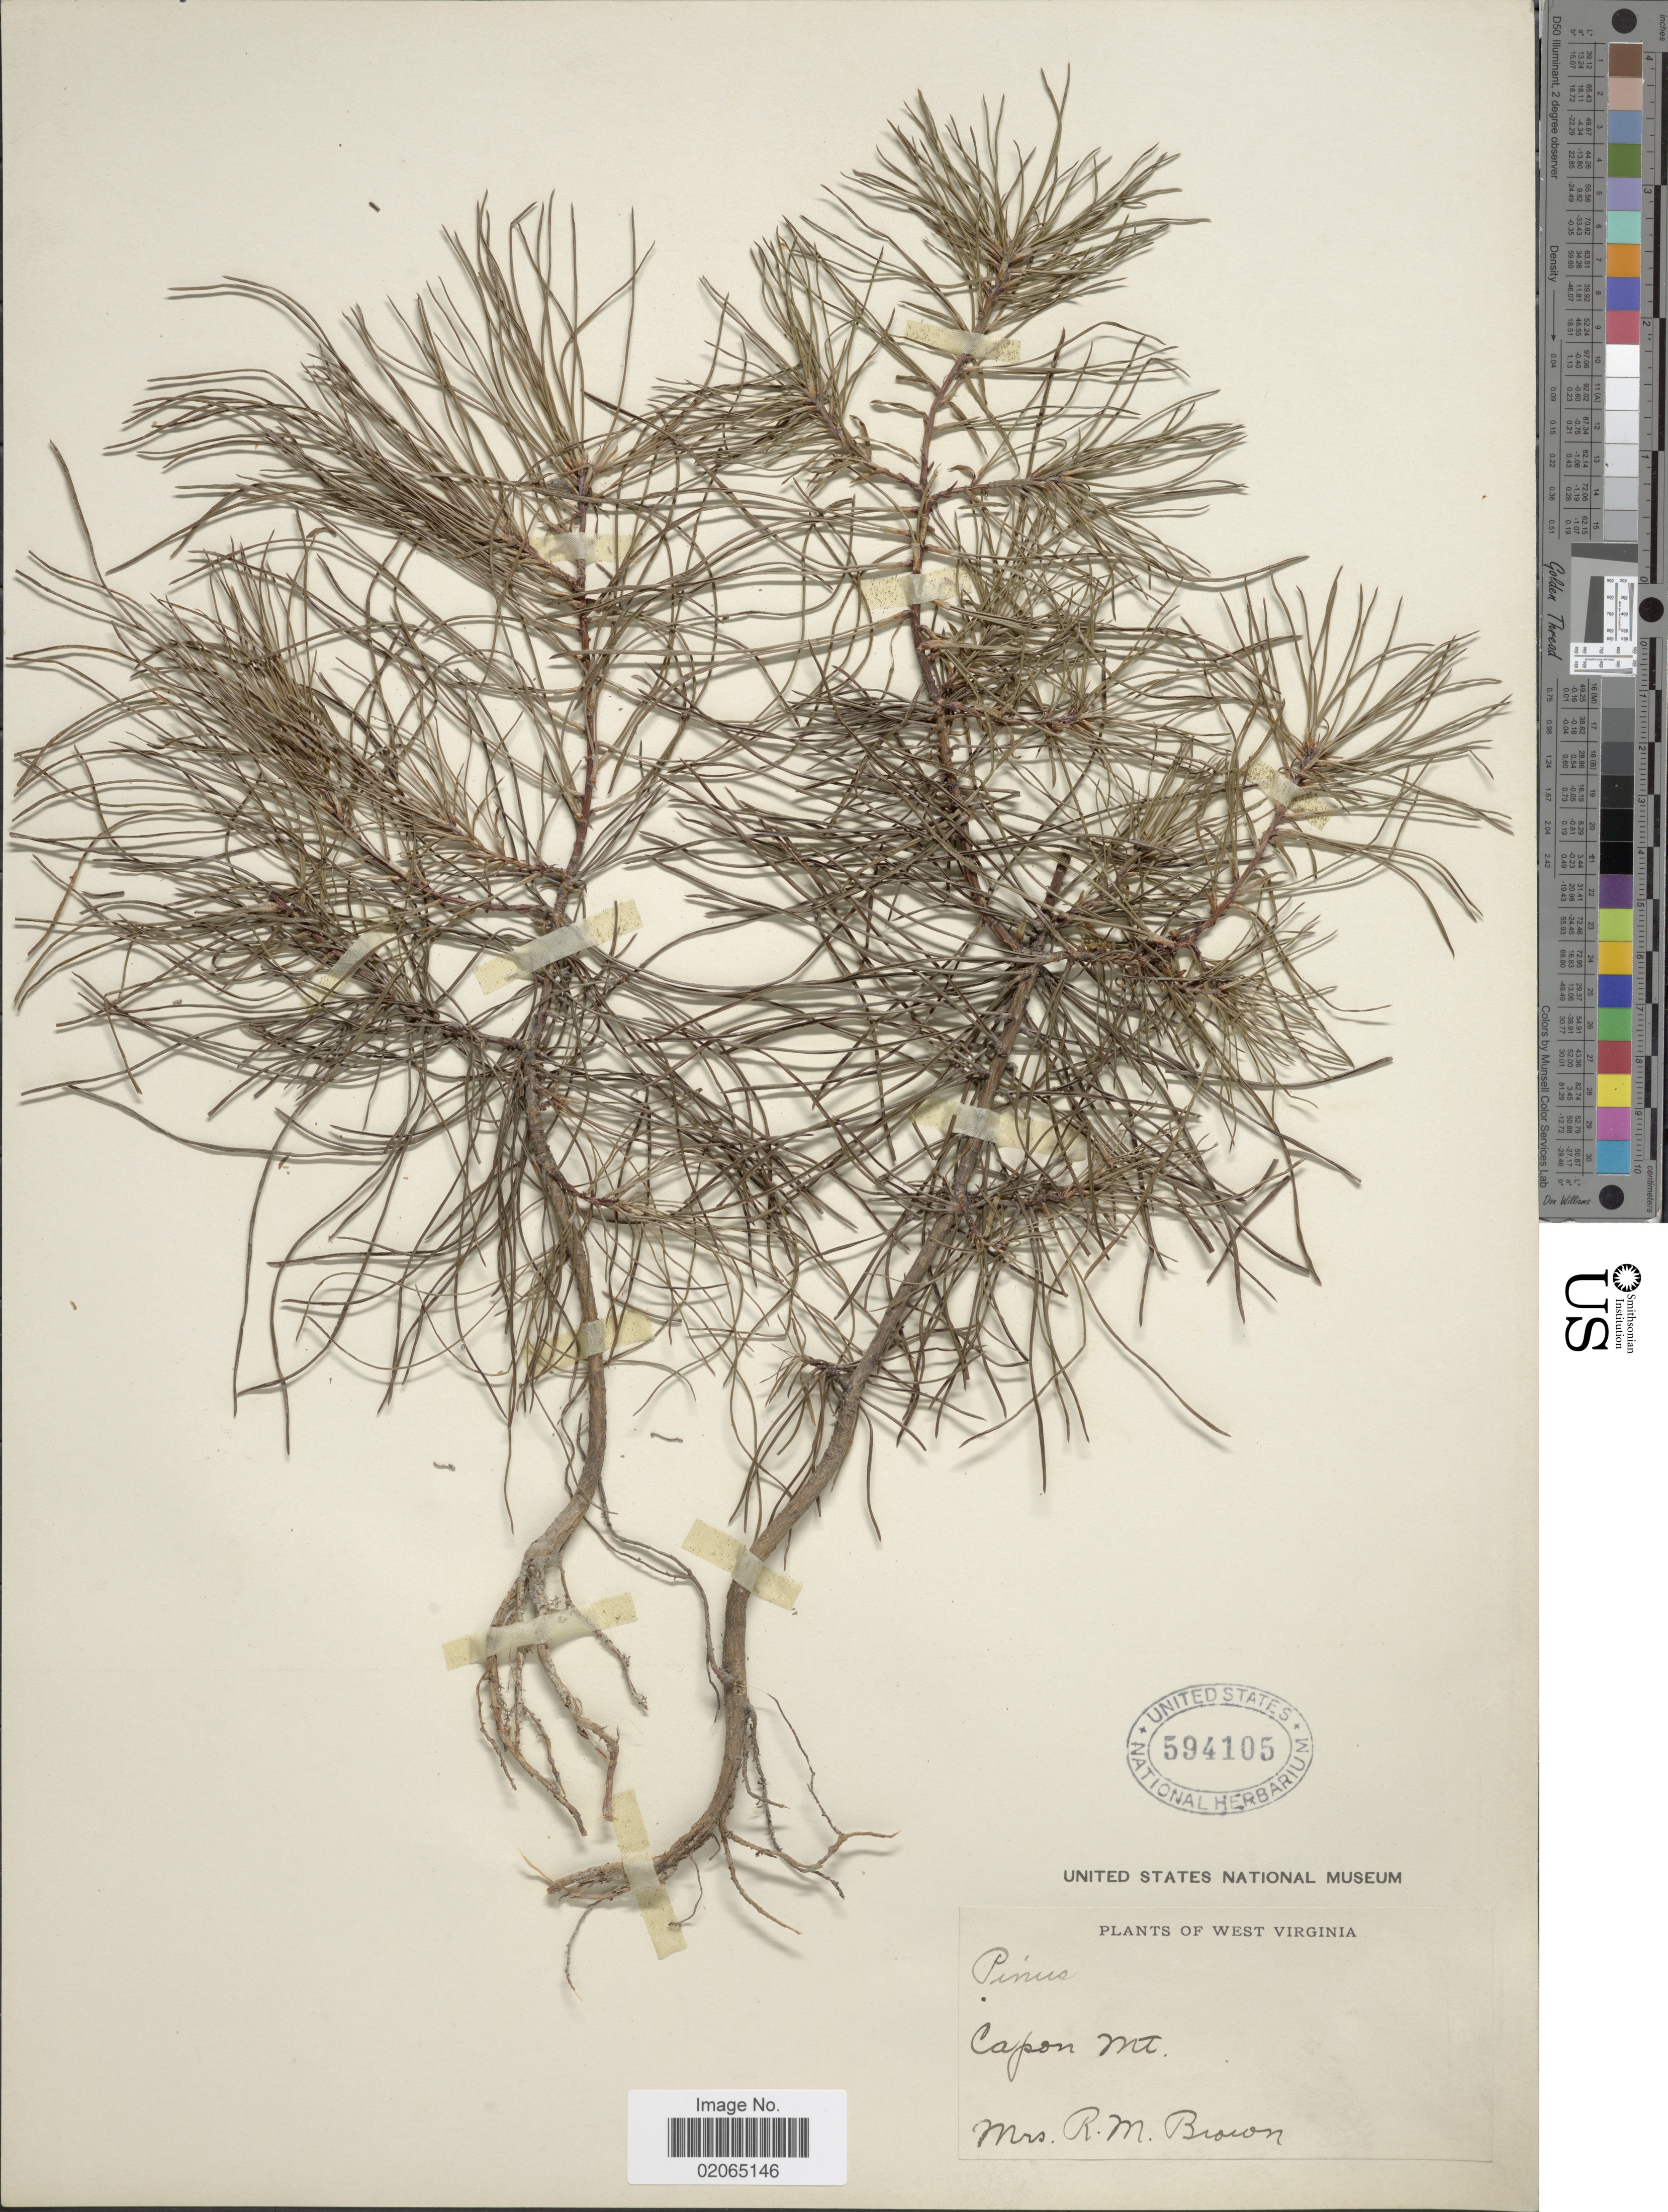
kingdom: Plantae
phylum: Tracheophyta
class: Pinopsida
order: Pinales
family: Pinaceae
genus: Pinus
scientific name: Pinus virginiana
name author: Mill.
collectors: R. Brown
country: United States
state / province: West Virginia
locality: Capon Mt.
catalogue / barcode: US 594105